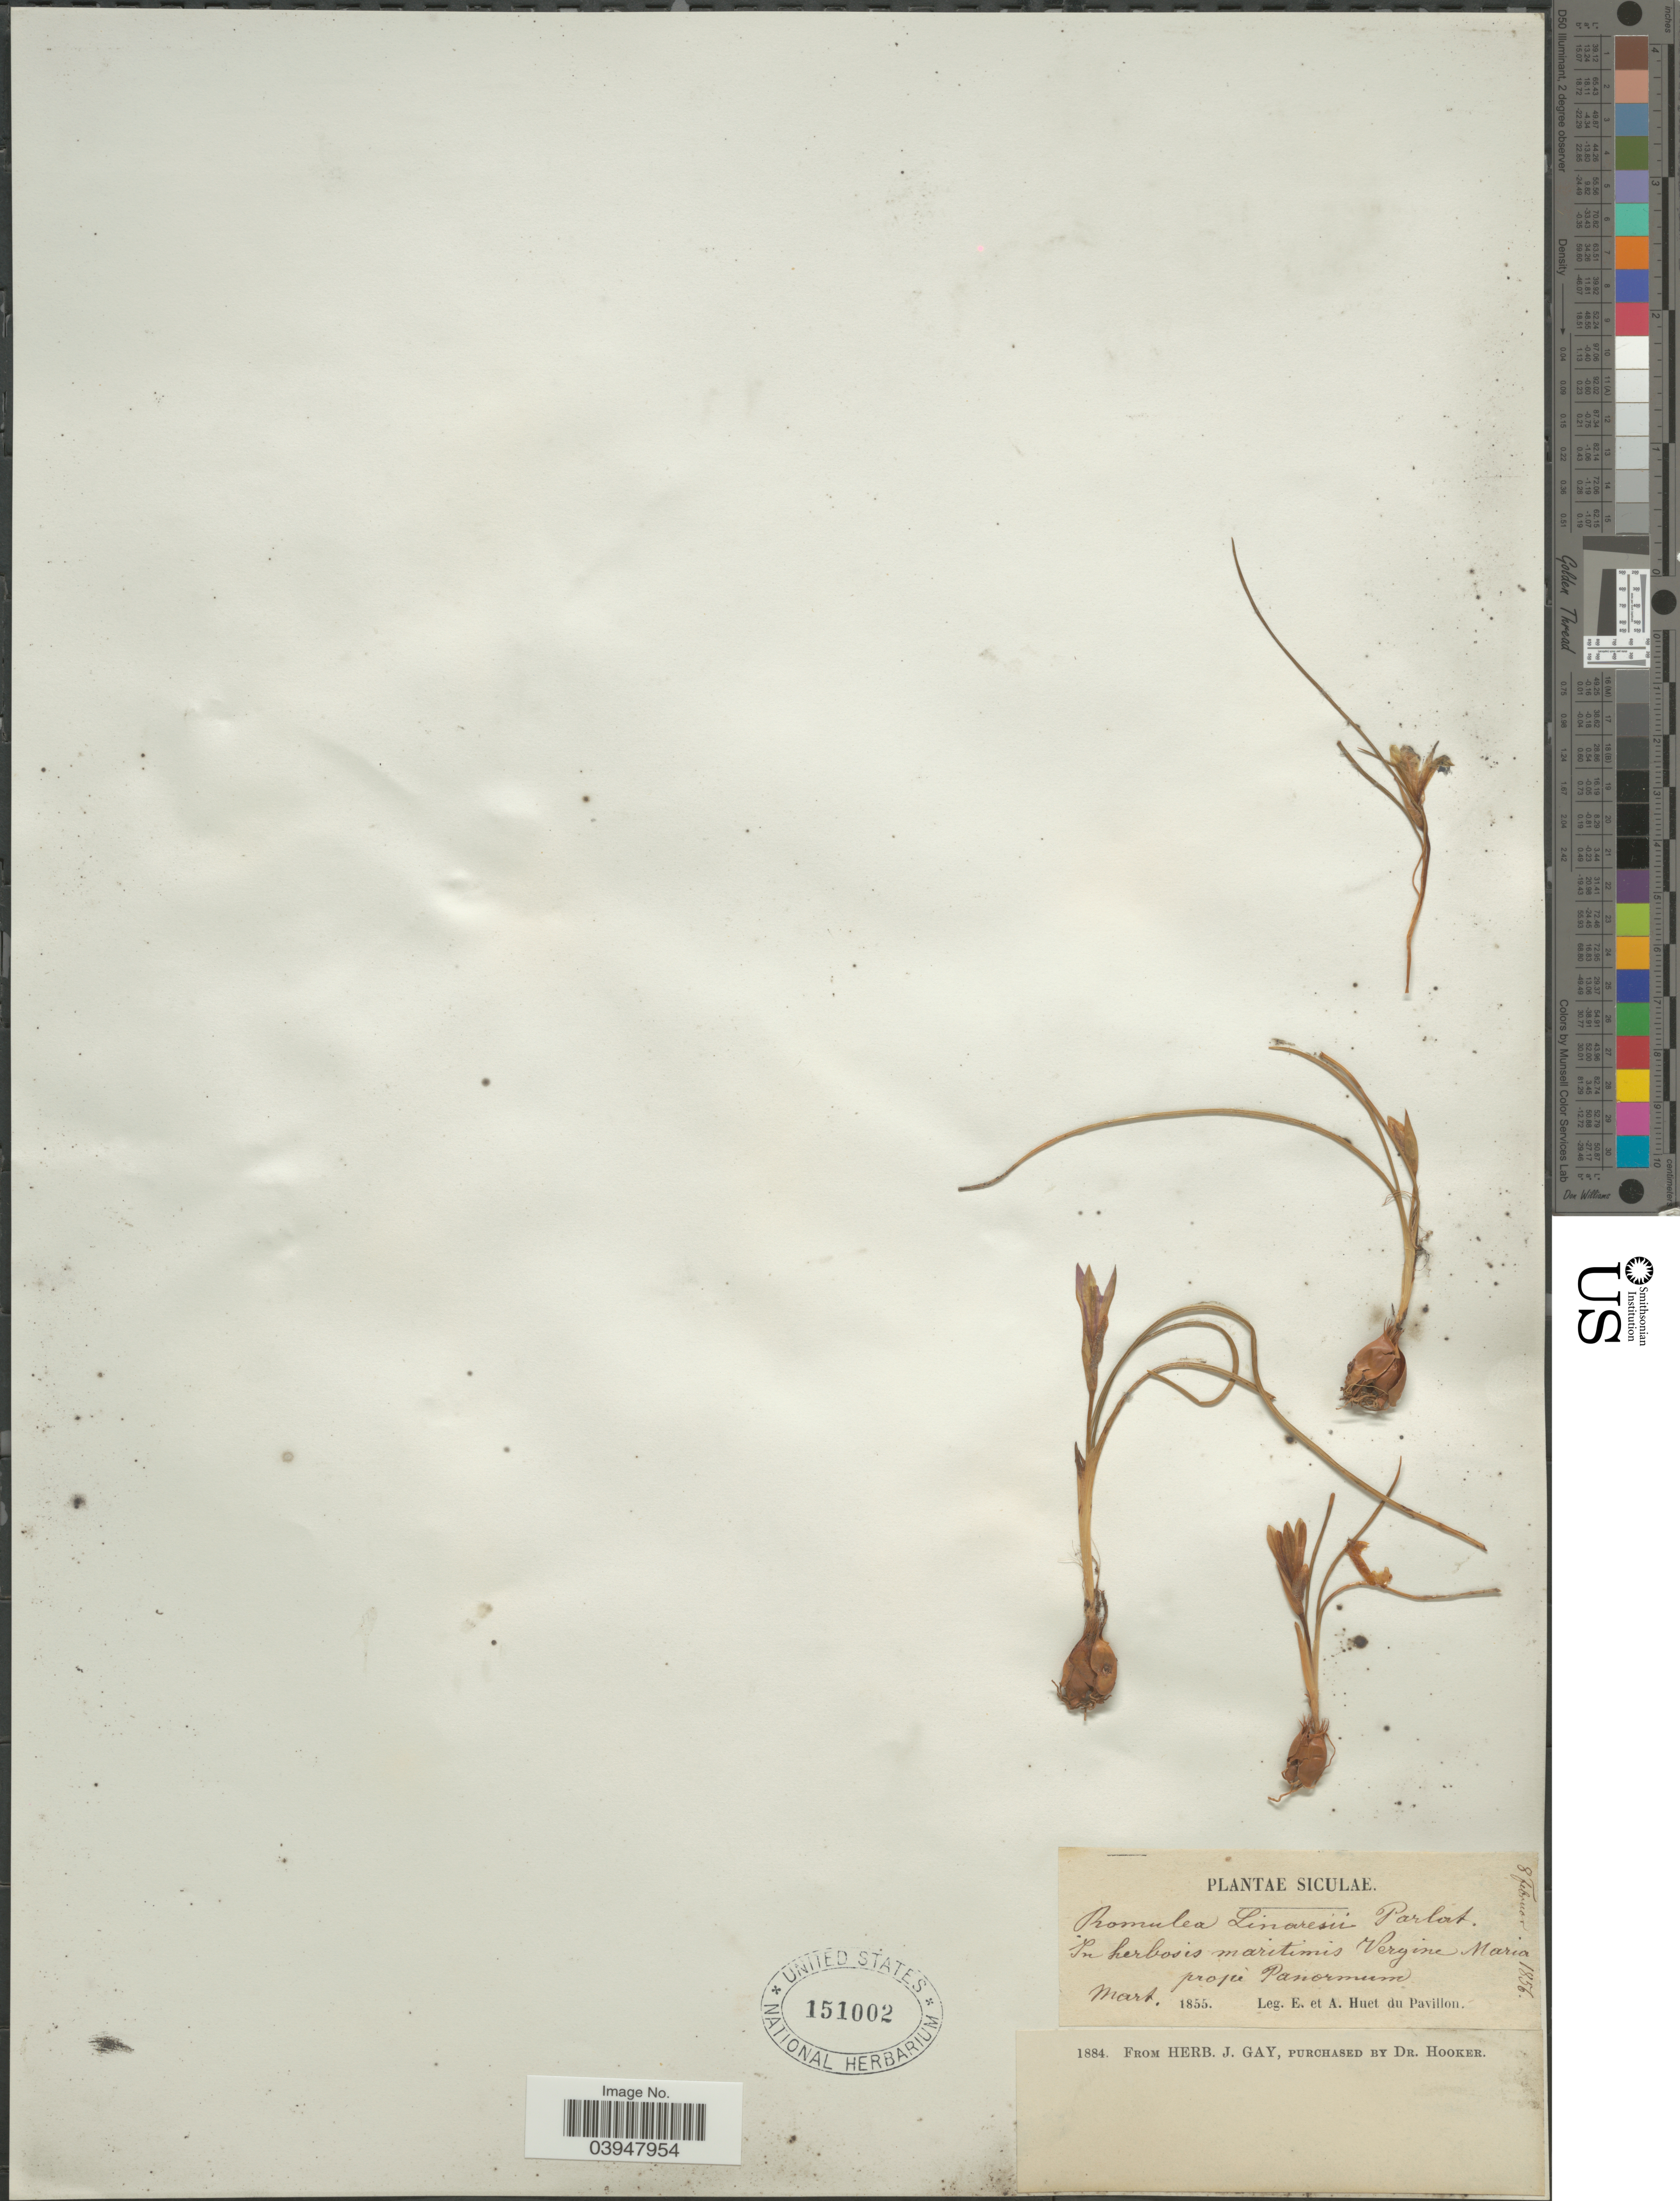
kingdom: Plantae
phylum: Tracheophyta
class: Liliopsida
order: Asparagales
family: Iridaceae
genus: Romulea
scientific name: Romulea linaresii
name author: Parl.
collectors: E. Huet du Pavillon & A. Huet du Pavillon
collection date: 1856-02-08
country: Italy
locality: Siculae. In herbosis maritimis Vergine Maria prope Panormum.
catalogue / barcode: US 151002